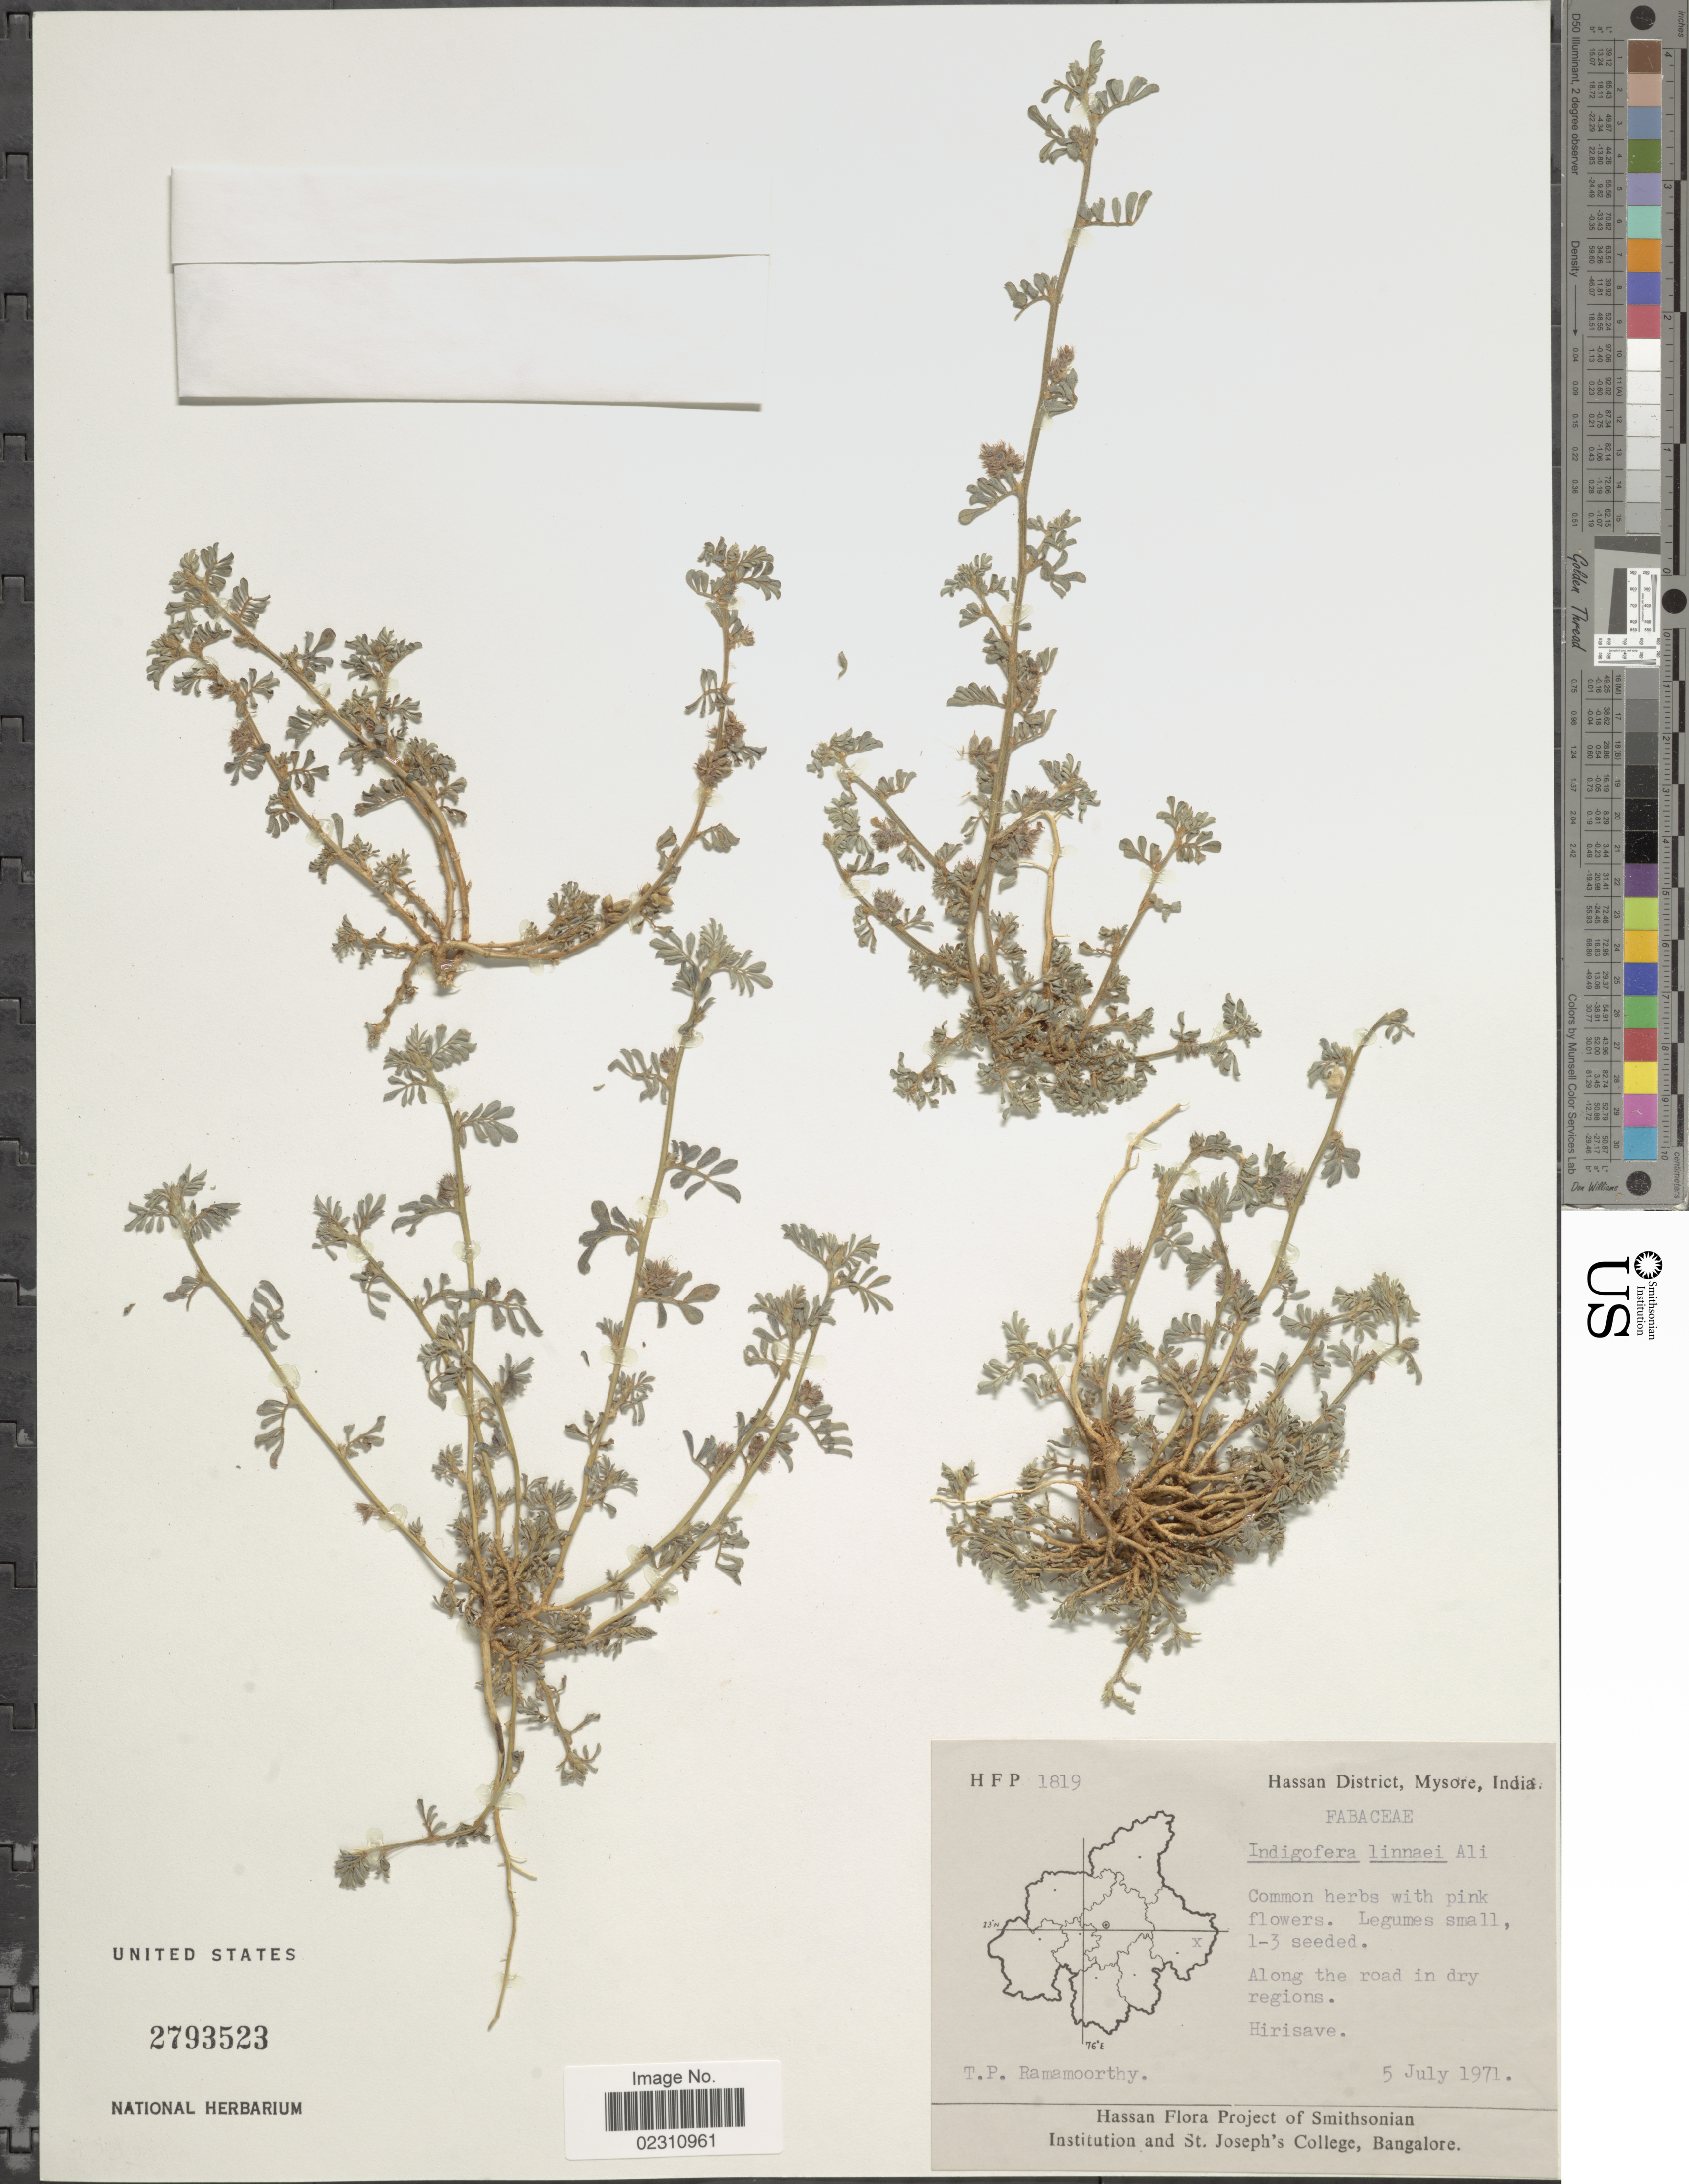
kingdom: Plantae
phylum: Tracheophyta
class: Magnoliopsida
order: Fabales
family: Fabaceae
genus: Indigofera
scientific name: Indigofera linnaei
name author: Ali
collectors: T. P. Ramamoorthy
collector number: HFP1819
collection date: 1971-07-05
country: India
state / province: Karnataka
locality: Hassan District, Mysore, Hirisave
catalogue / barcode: US 2793523